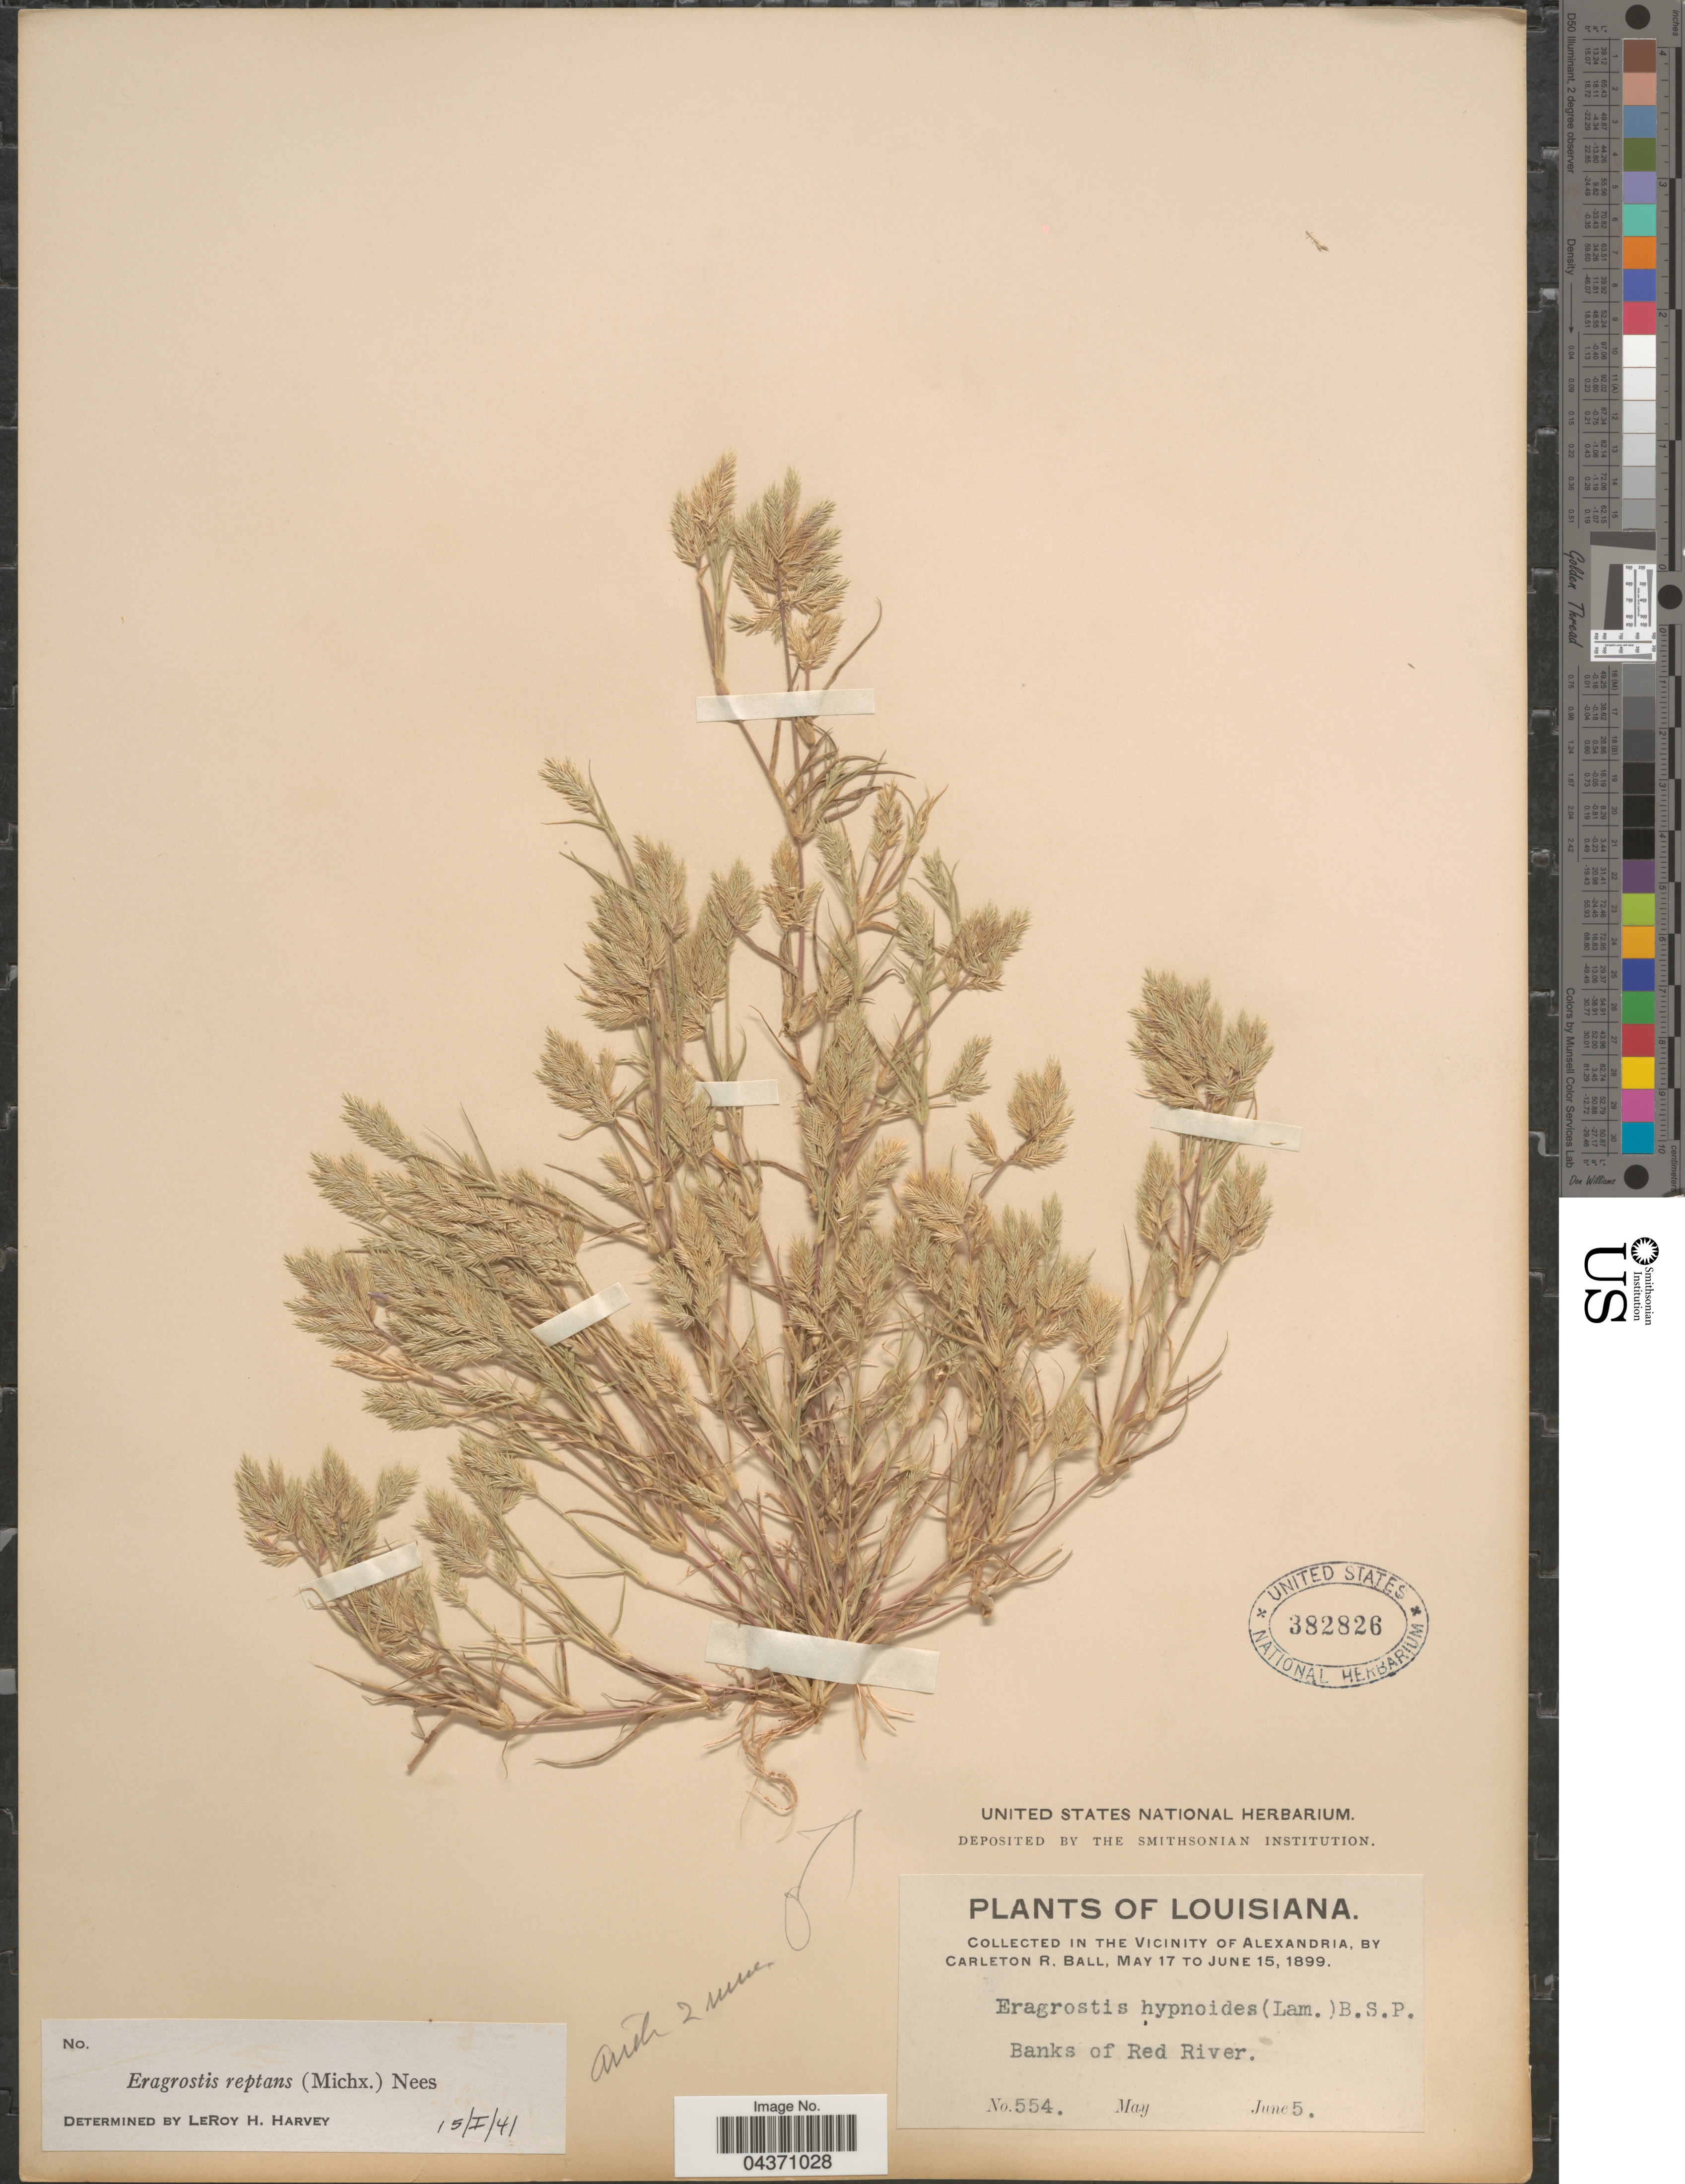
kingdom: Plantae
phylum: Tracheophyta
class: Liliopsida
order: Poales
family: Poaceae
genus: Eragrostis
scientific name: Eragrostis reptans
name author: (Michx.) Nees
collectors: C. R. Ball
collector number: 554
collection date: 1899-06-05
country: United States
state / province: Louisiana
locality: In the Vicinity of Alexandria. Banks of Red River.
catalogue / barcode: US 382826